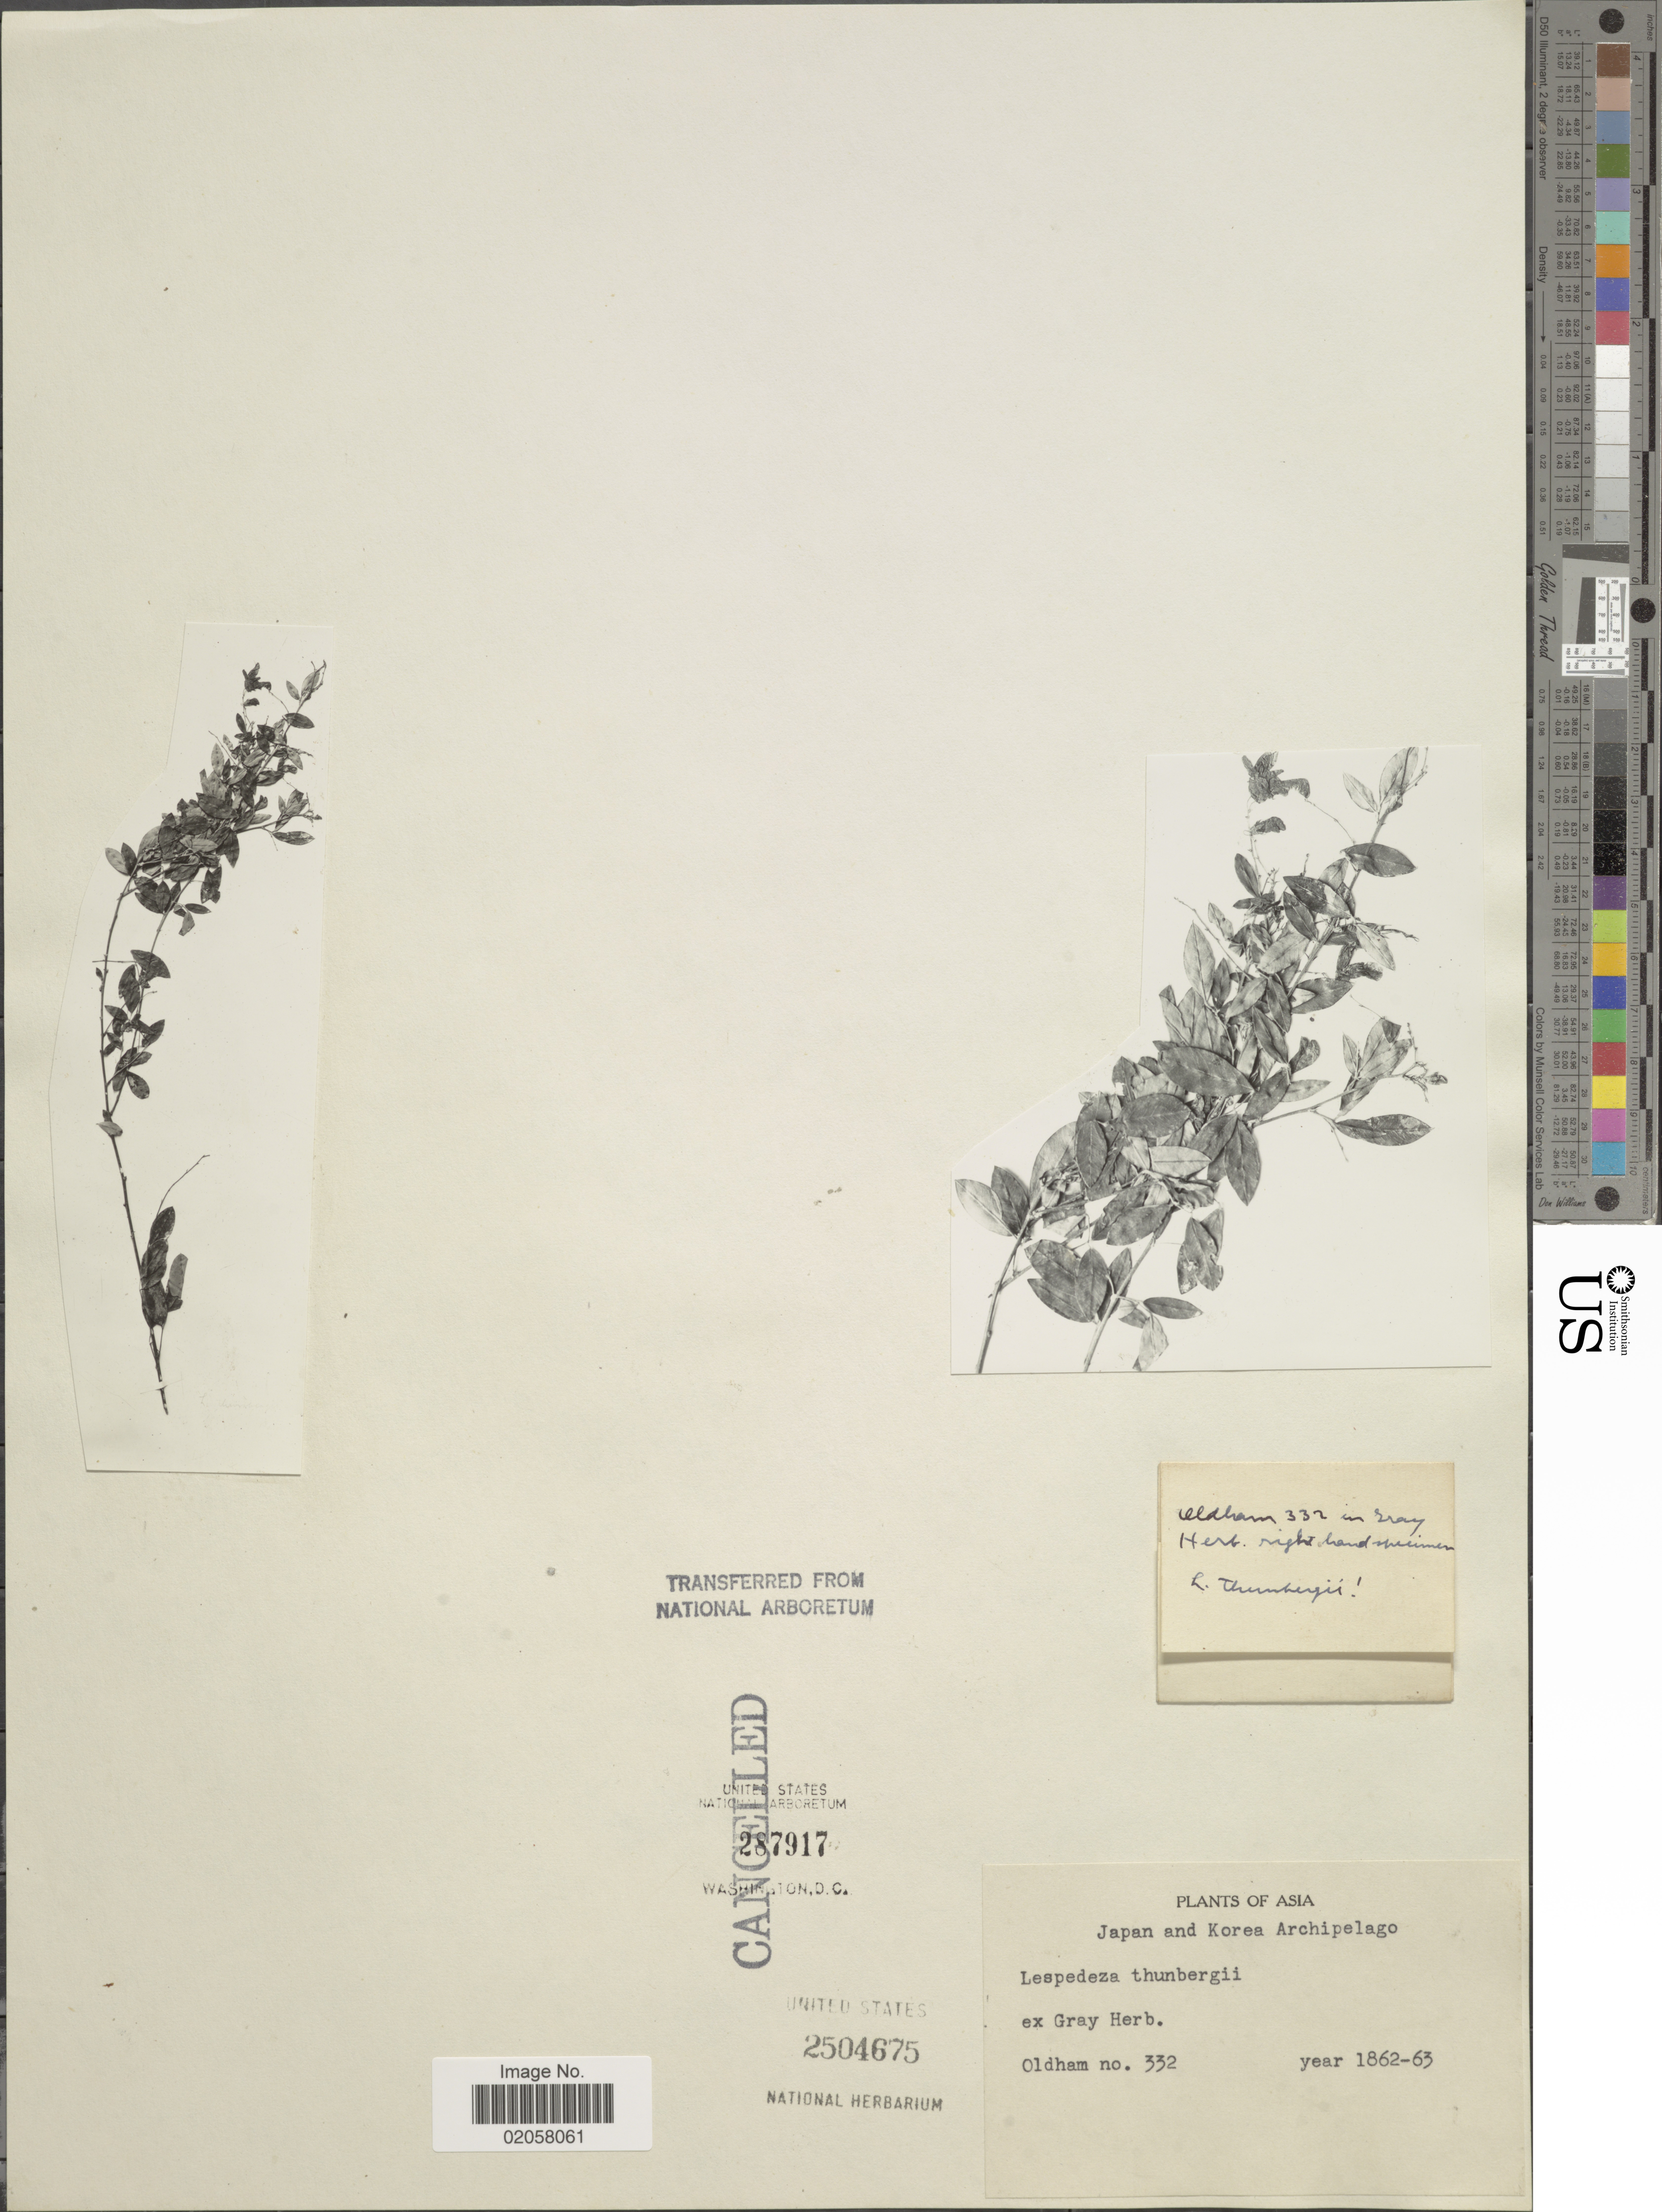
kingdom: Plantae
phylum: Tracheophyta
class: Magnoliopsida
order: Fabales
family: Fabaceae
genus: Lespedeza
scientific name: Lespedeza thunbergii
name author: (DC.) Nakai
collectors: Oldham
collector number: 332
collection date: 1862/1863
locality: Japan and Korea Archipelago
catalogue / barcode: US 2504675